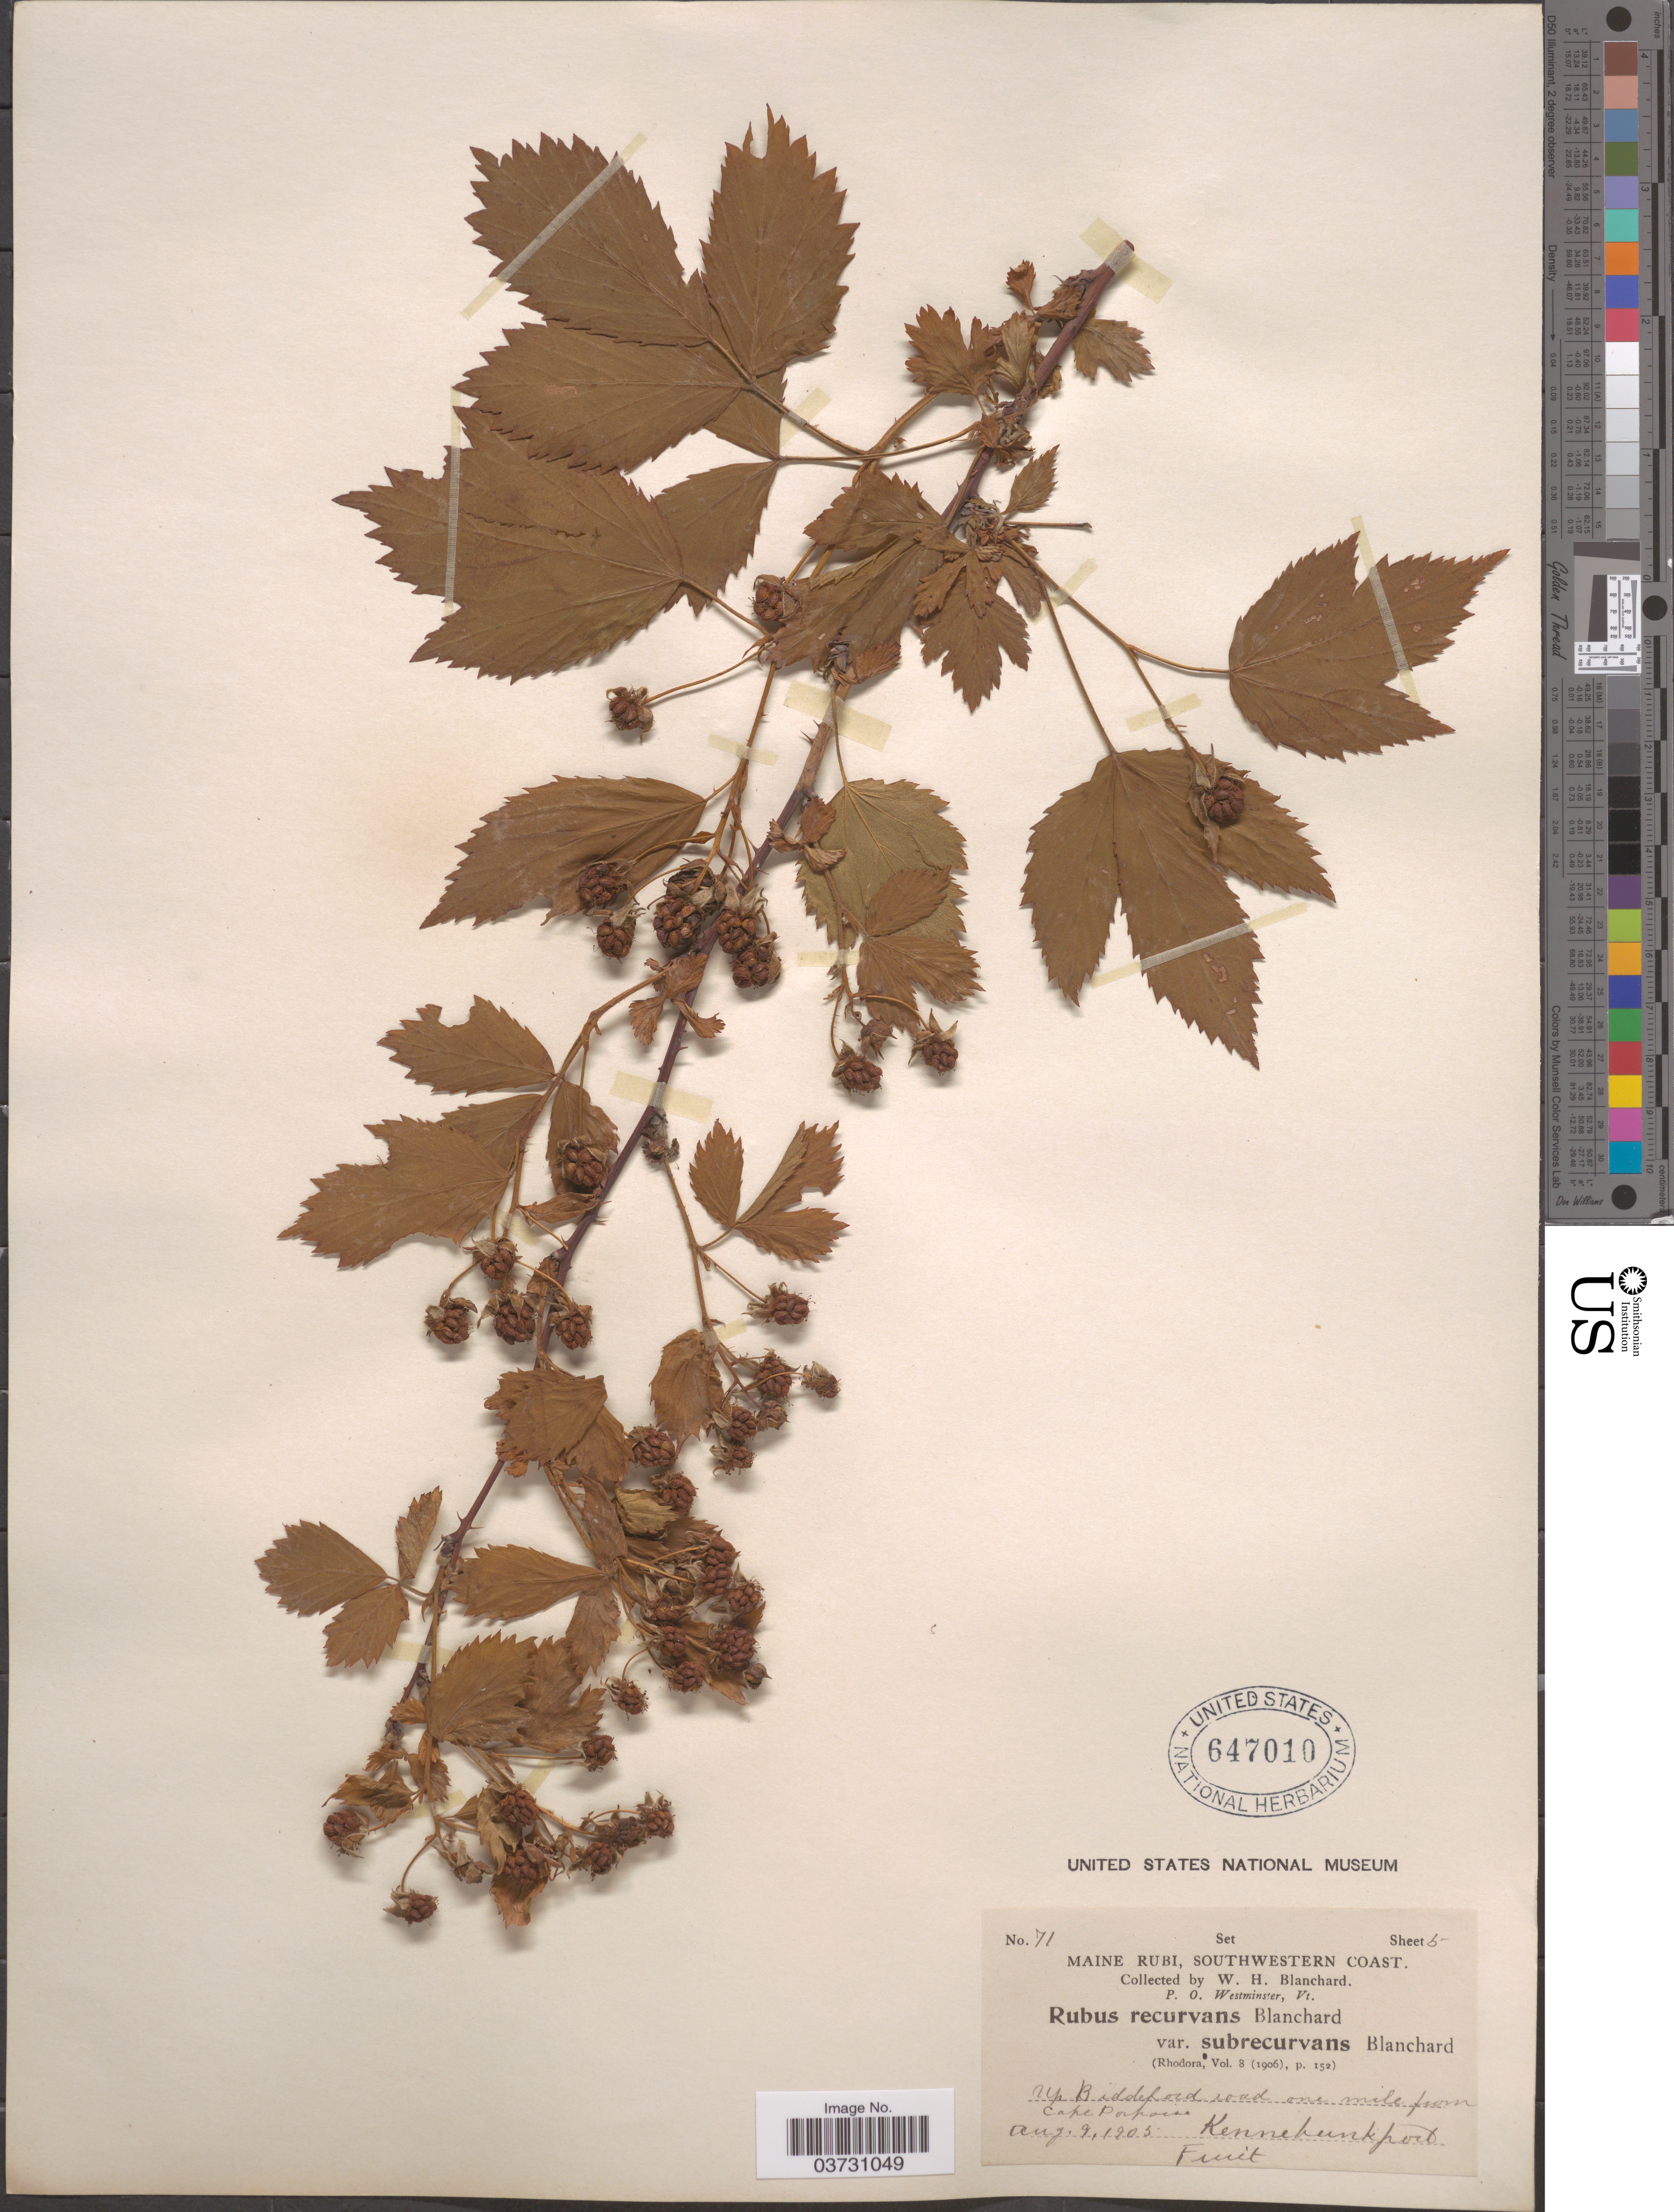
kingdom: Plantae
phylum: Tracheophyta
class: Magnoliopsida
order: Rosales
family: Rosaceae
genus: Rubus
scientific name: Rubus recurvans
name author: Blanch.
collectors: W. H. Blanchard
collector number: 71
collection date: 1905-08-09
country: United States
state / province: Maine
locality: Southwestern Coast. Up Biddeford road one mile from Cape Porpoise. Kennebunkport.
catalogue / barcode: US 647010